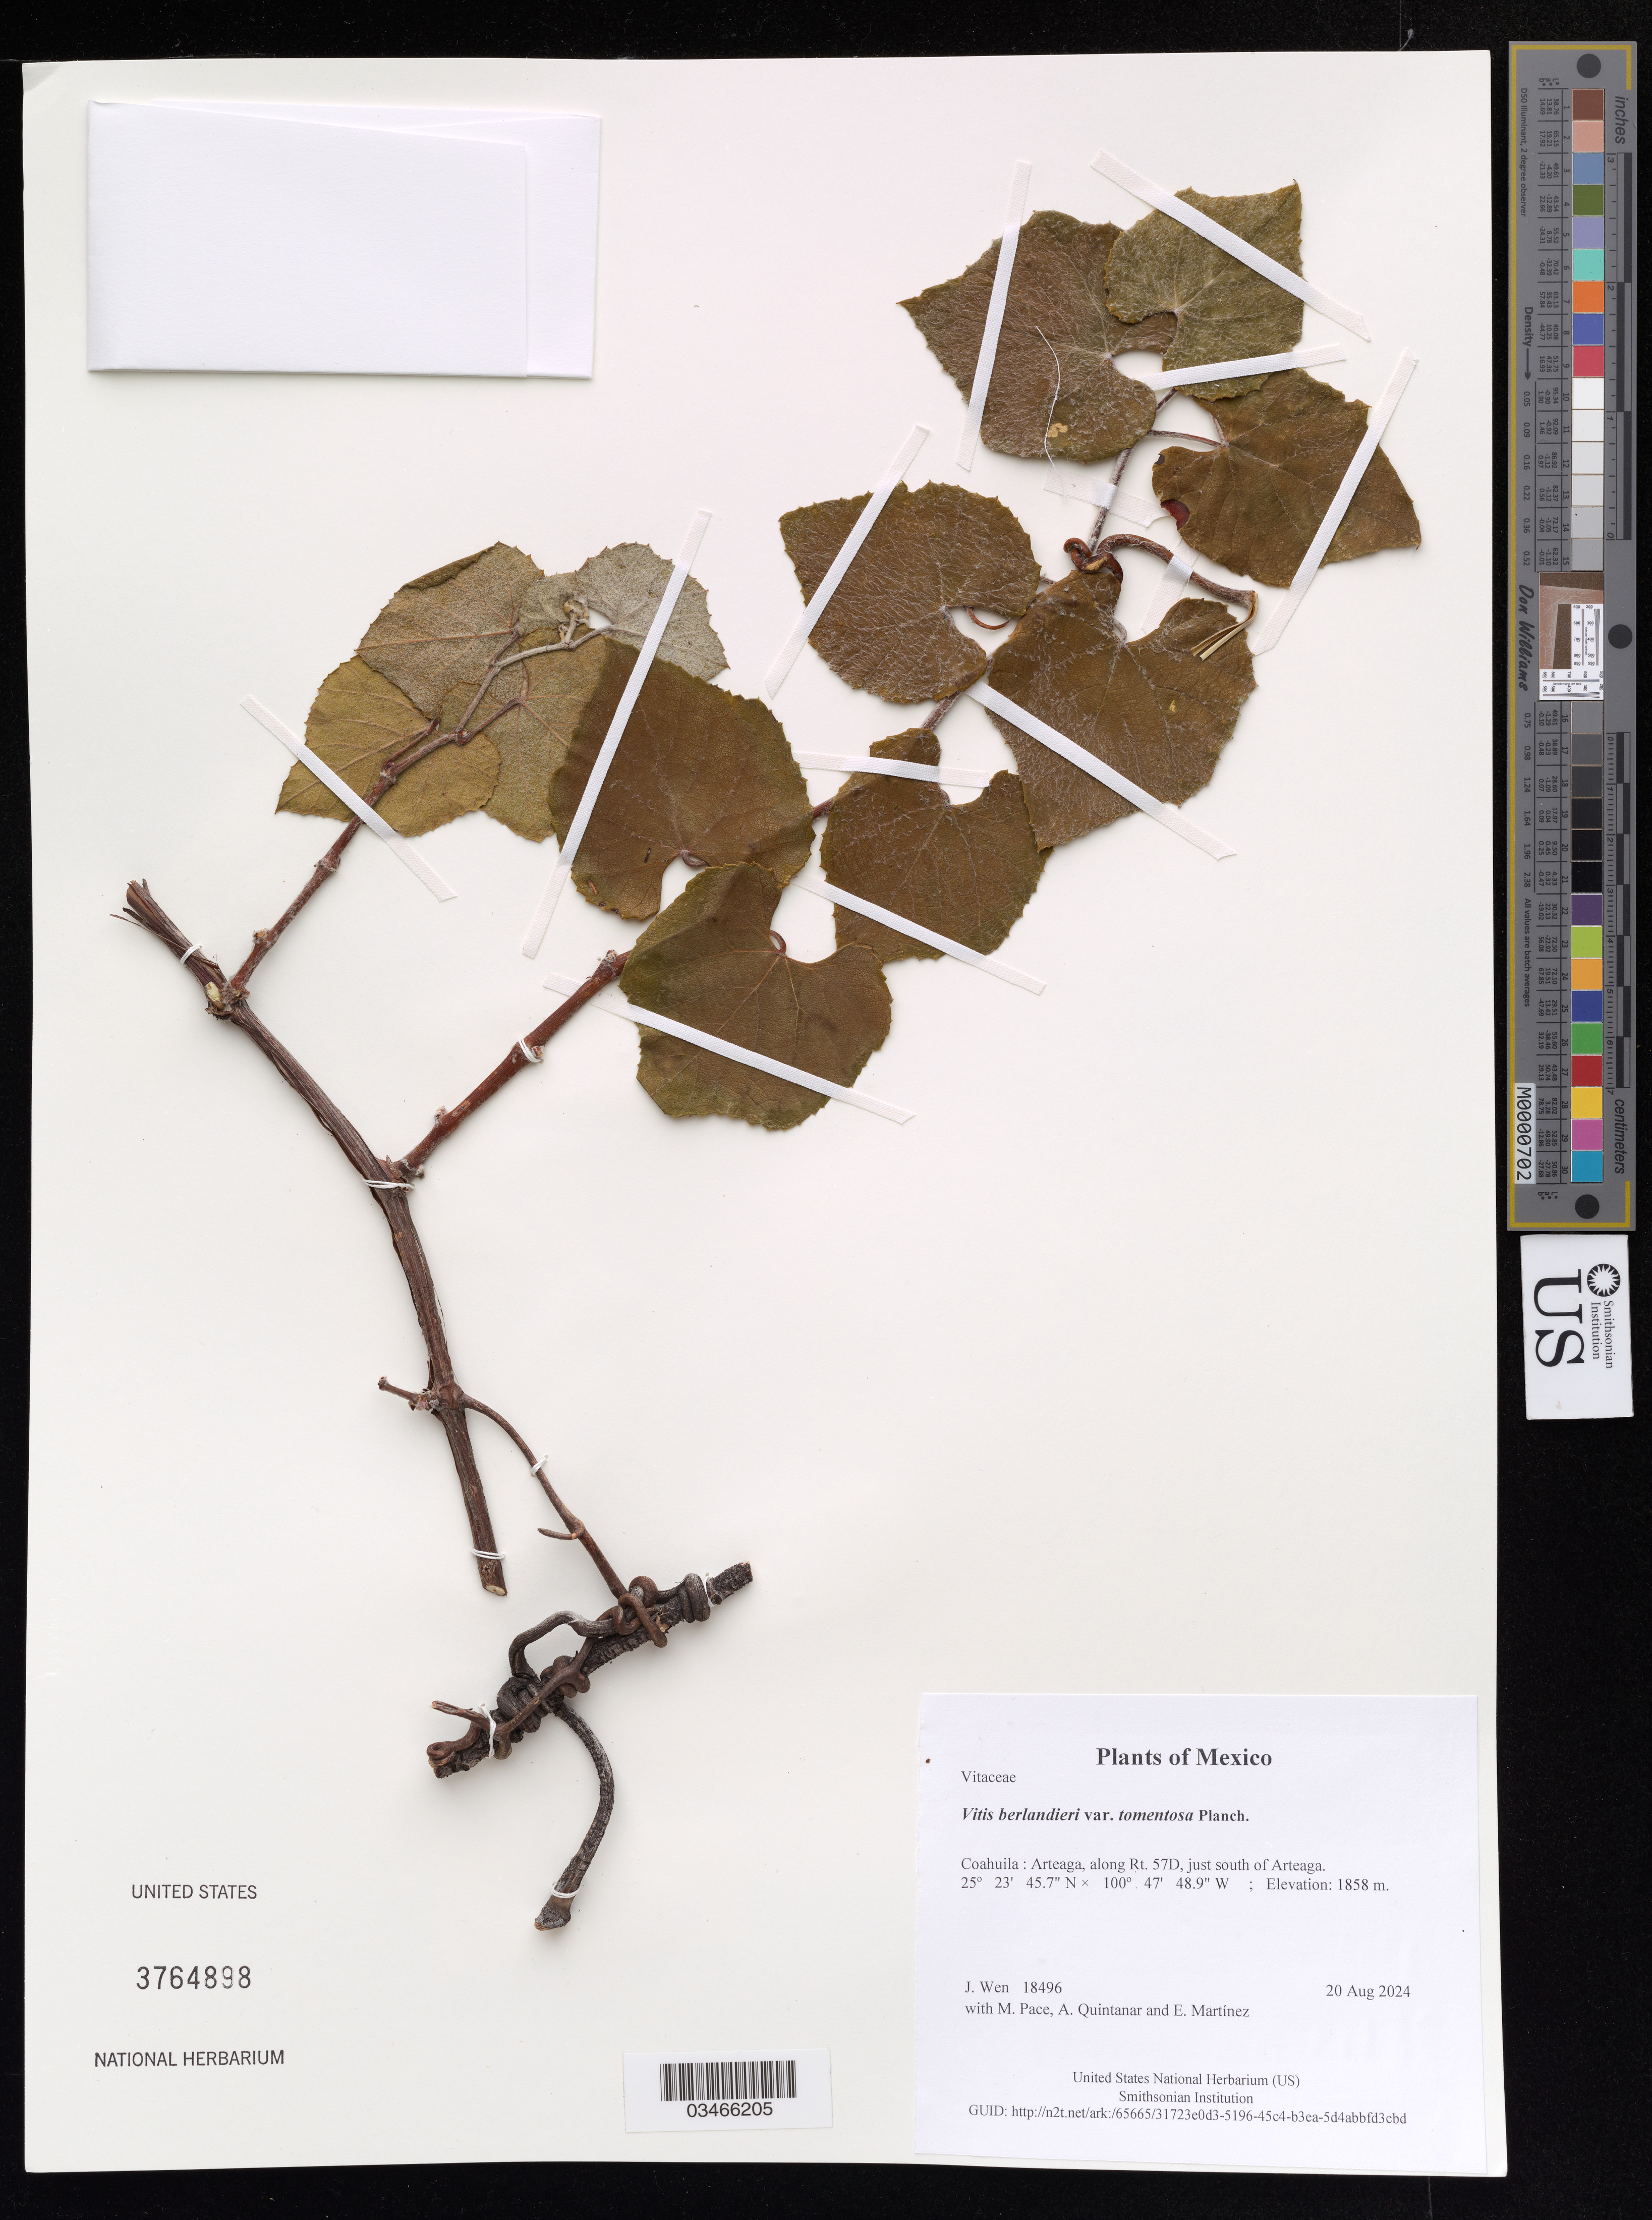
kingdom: Plantae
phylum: Tracheophyta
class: Magnoliopsida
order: Vitales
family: Vitaceae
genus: Vitis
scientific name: Vitis berlandieri var. tomentosa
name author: Planch.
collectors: J. Wen, M. Pace, A. Quintanar & E. Martinez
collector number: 18496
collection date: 2024-08-20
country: Mexico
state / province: Coahuila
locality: Arteaga, along Rt. 57D, just south of Arteaga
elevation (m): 1858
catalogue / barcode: US 3764898